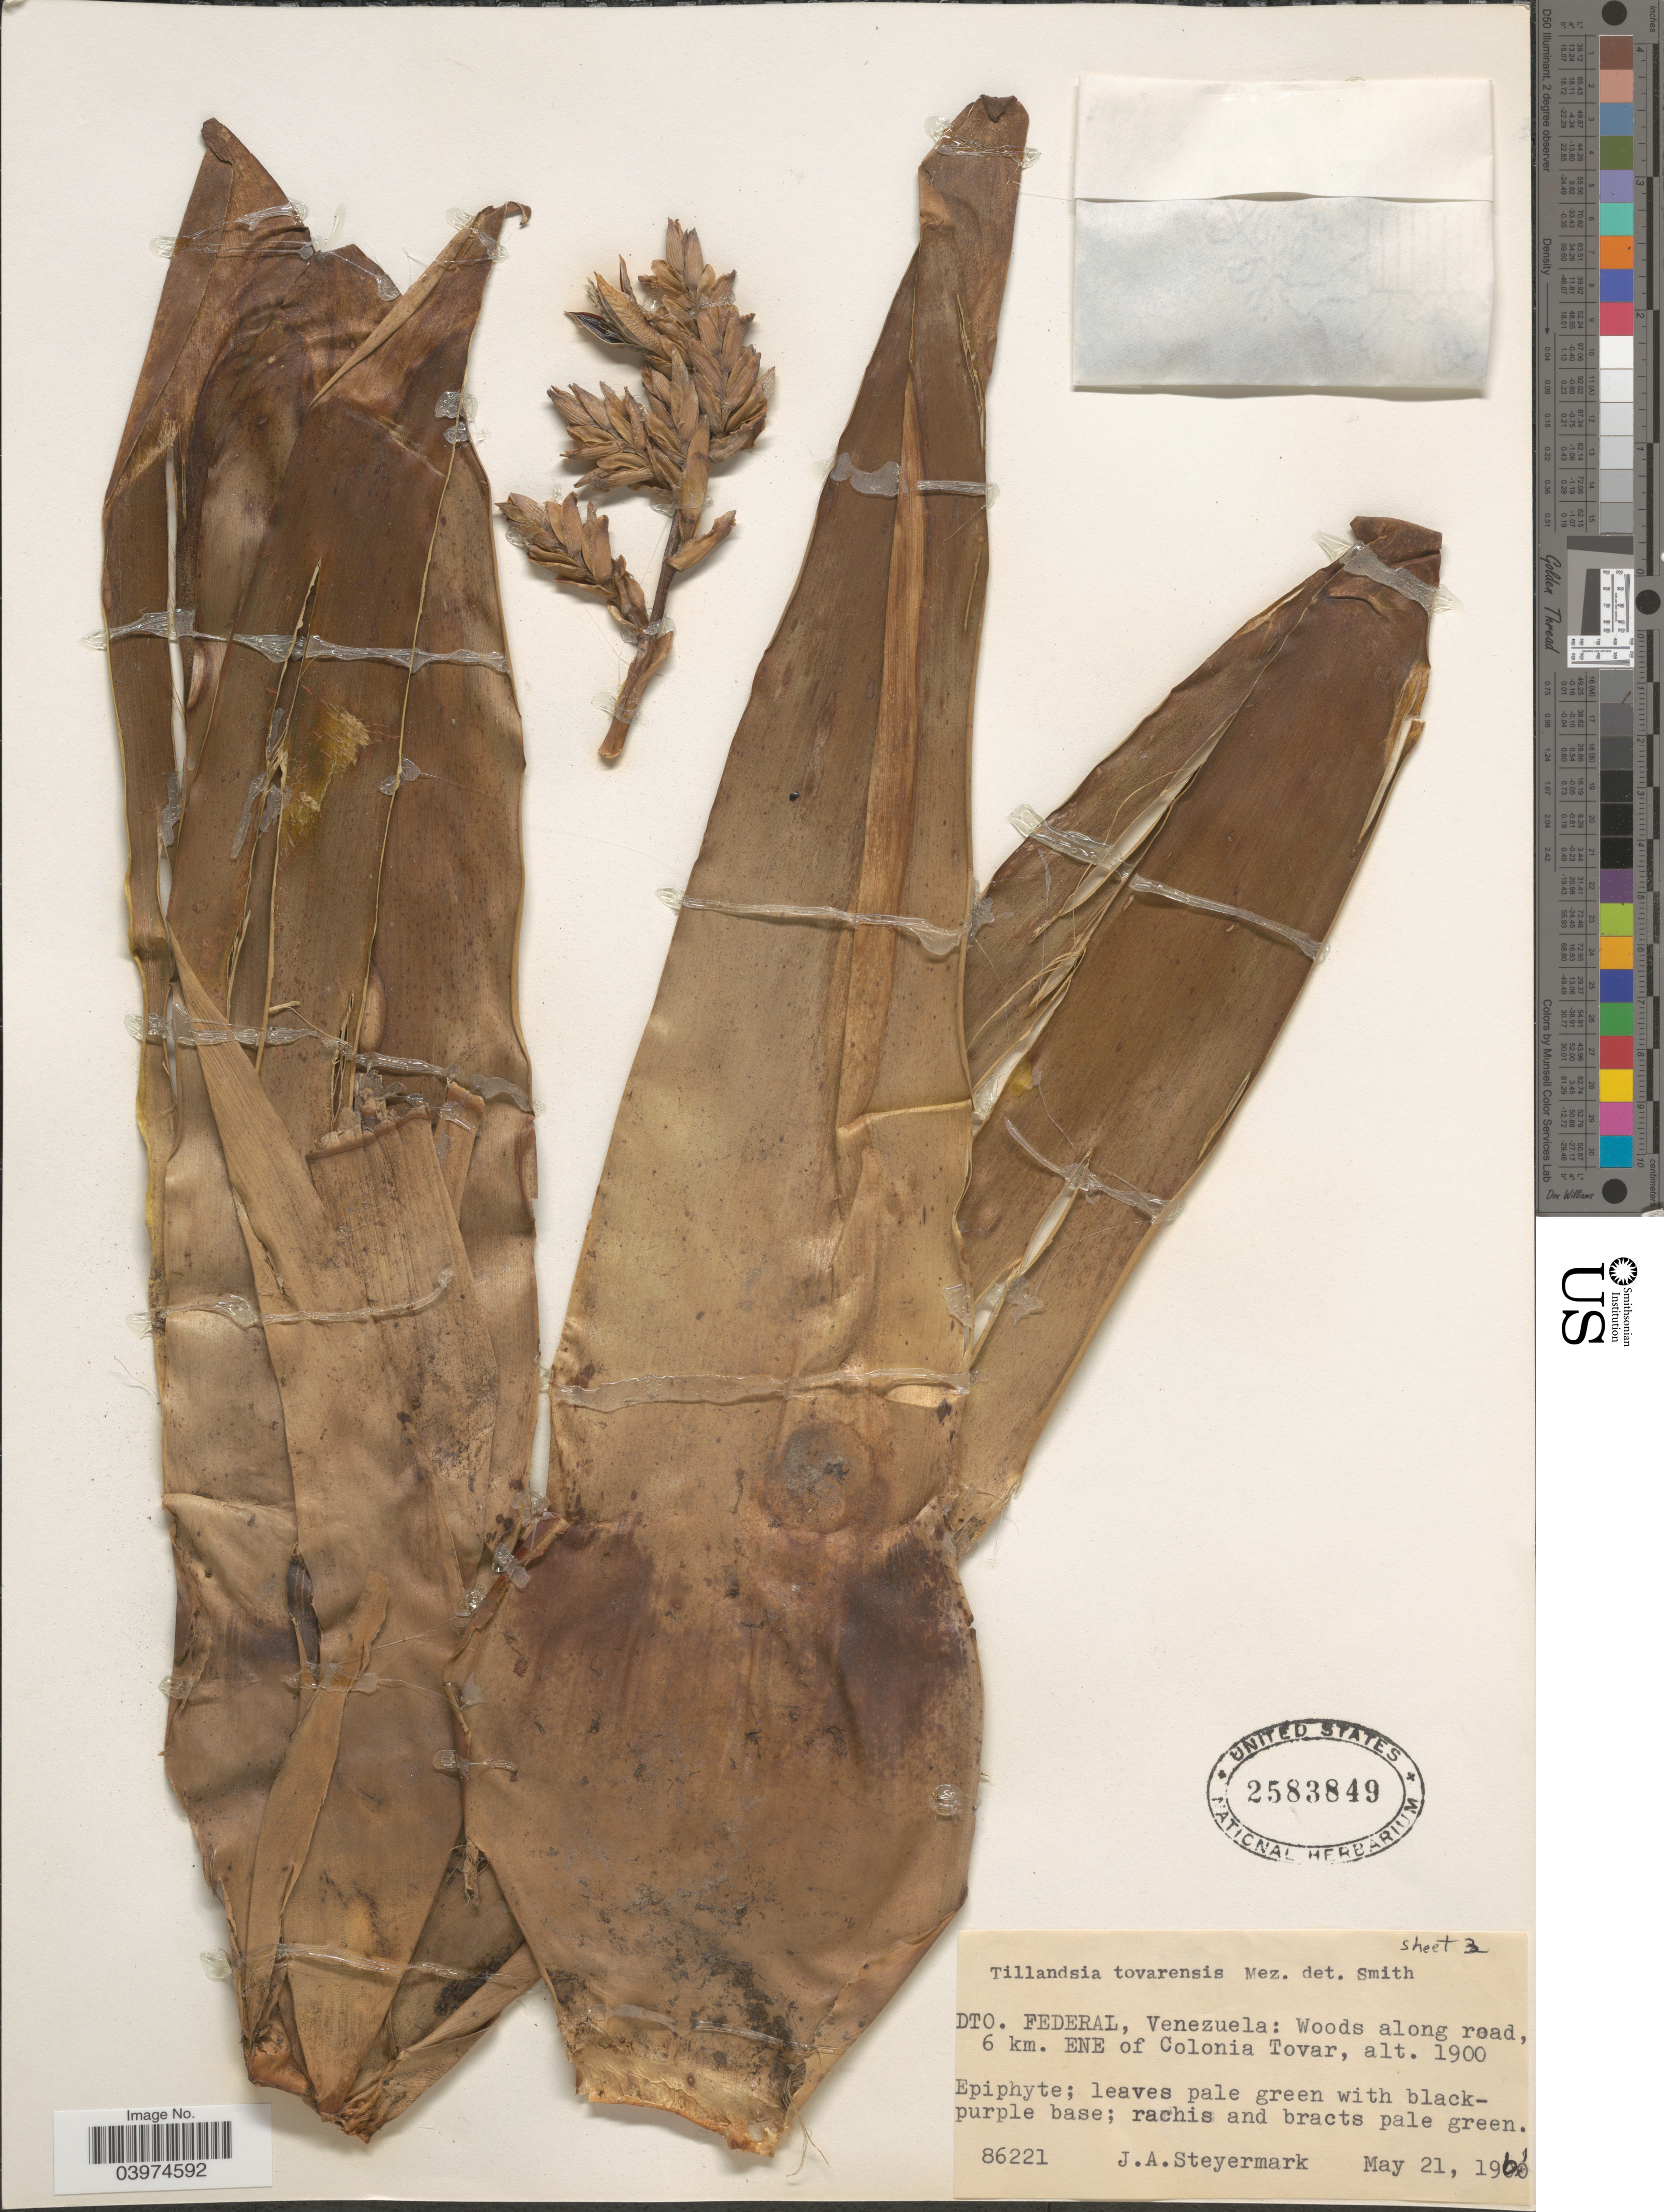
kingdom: Plantae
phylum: Tracheophyta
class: Liliopsida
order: Poales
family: Bromeliaceae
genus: Tillandsia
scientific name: Tillandsia tovarensis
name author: Mez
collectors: J. Steyermark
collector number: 86221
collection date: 1961-05-21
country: Venezuela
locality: Dto. Federal: Woods along road, 6 km. ENE of Colonia Tovar.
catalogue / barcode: US 2583849